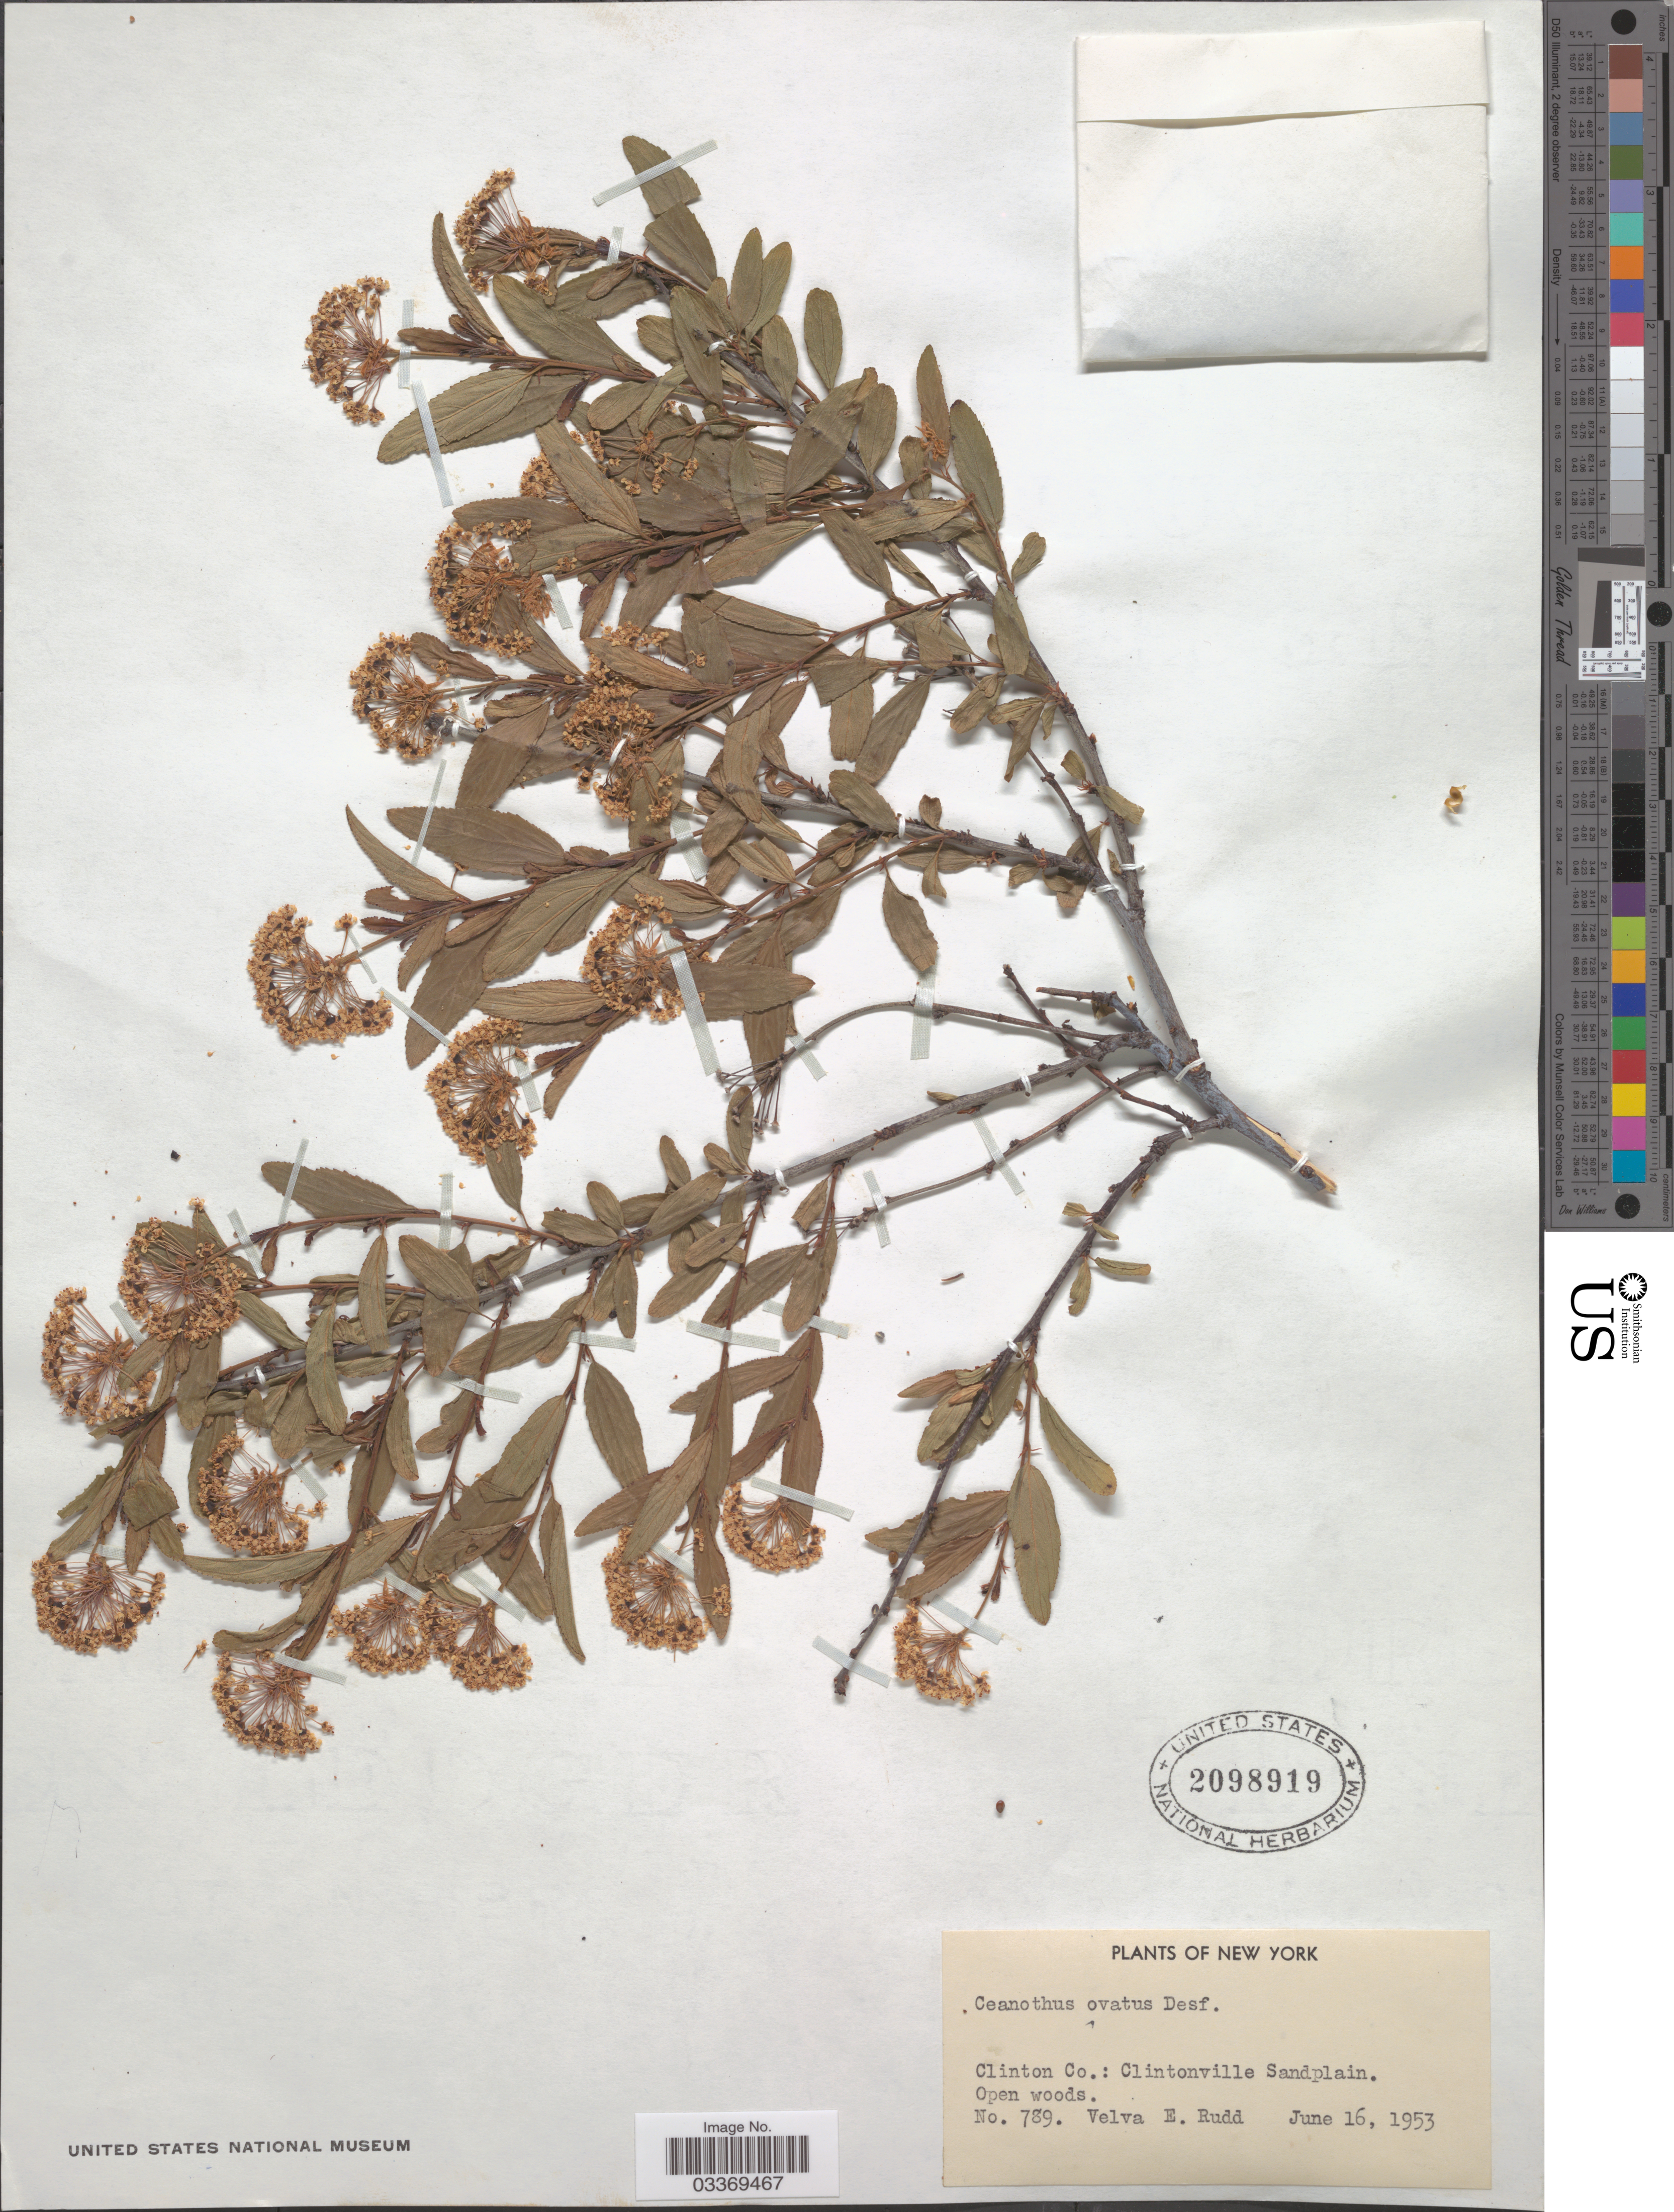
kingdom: Plantae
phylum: Tracheophyta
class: Magnoliopsida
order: Rosales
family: Rhamnaceae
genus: Ceanothus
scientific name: Ceanothus ovatus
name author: Desf.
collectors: V. E. Rudd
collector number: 789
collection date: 1953-06-16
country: United States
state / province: New York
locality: Clinton Co.: Clintonville Sandplain.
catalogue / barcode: US 2098919